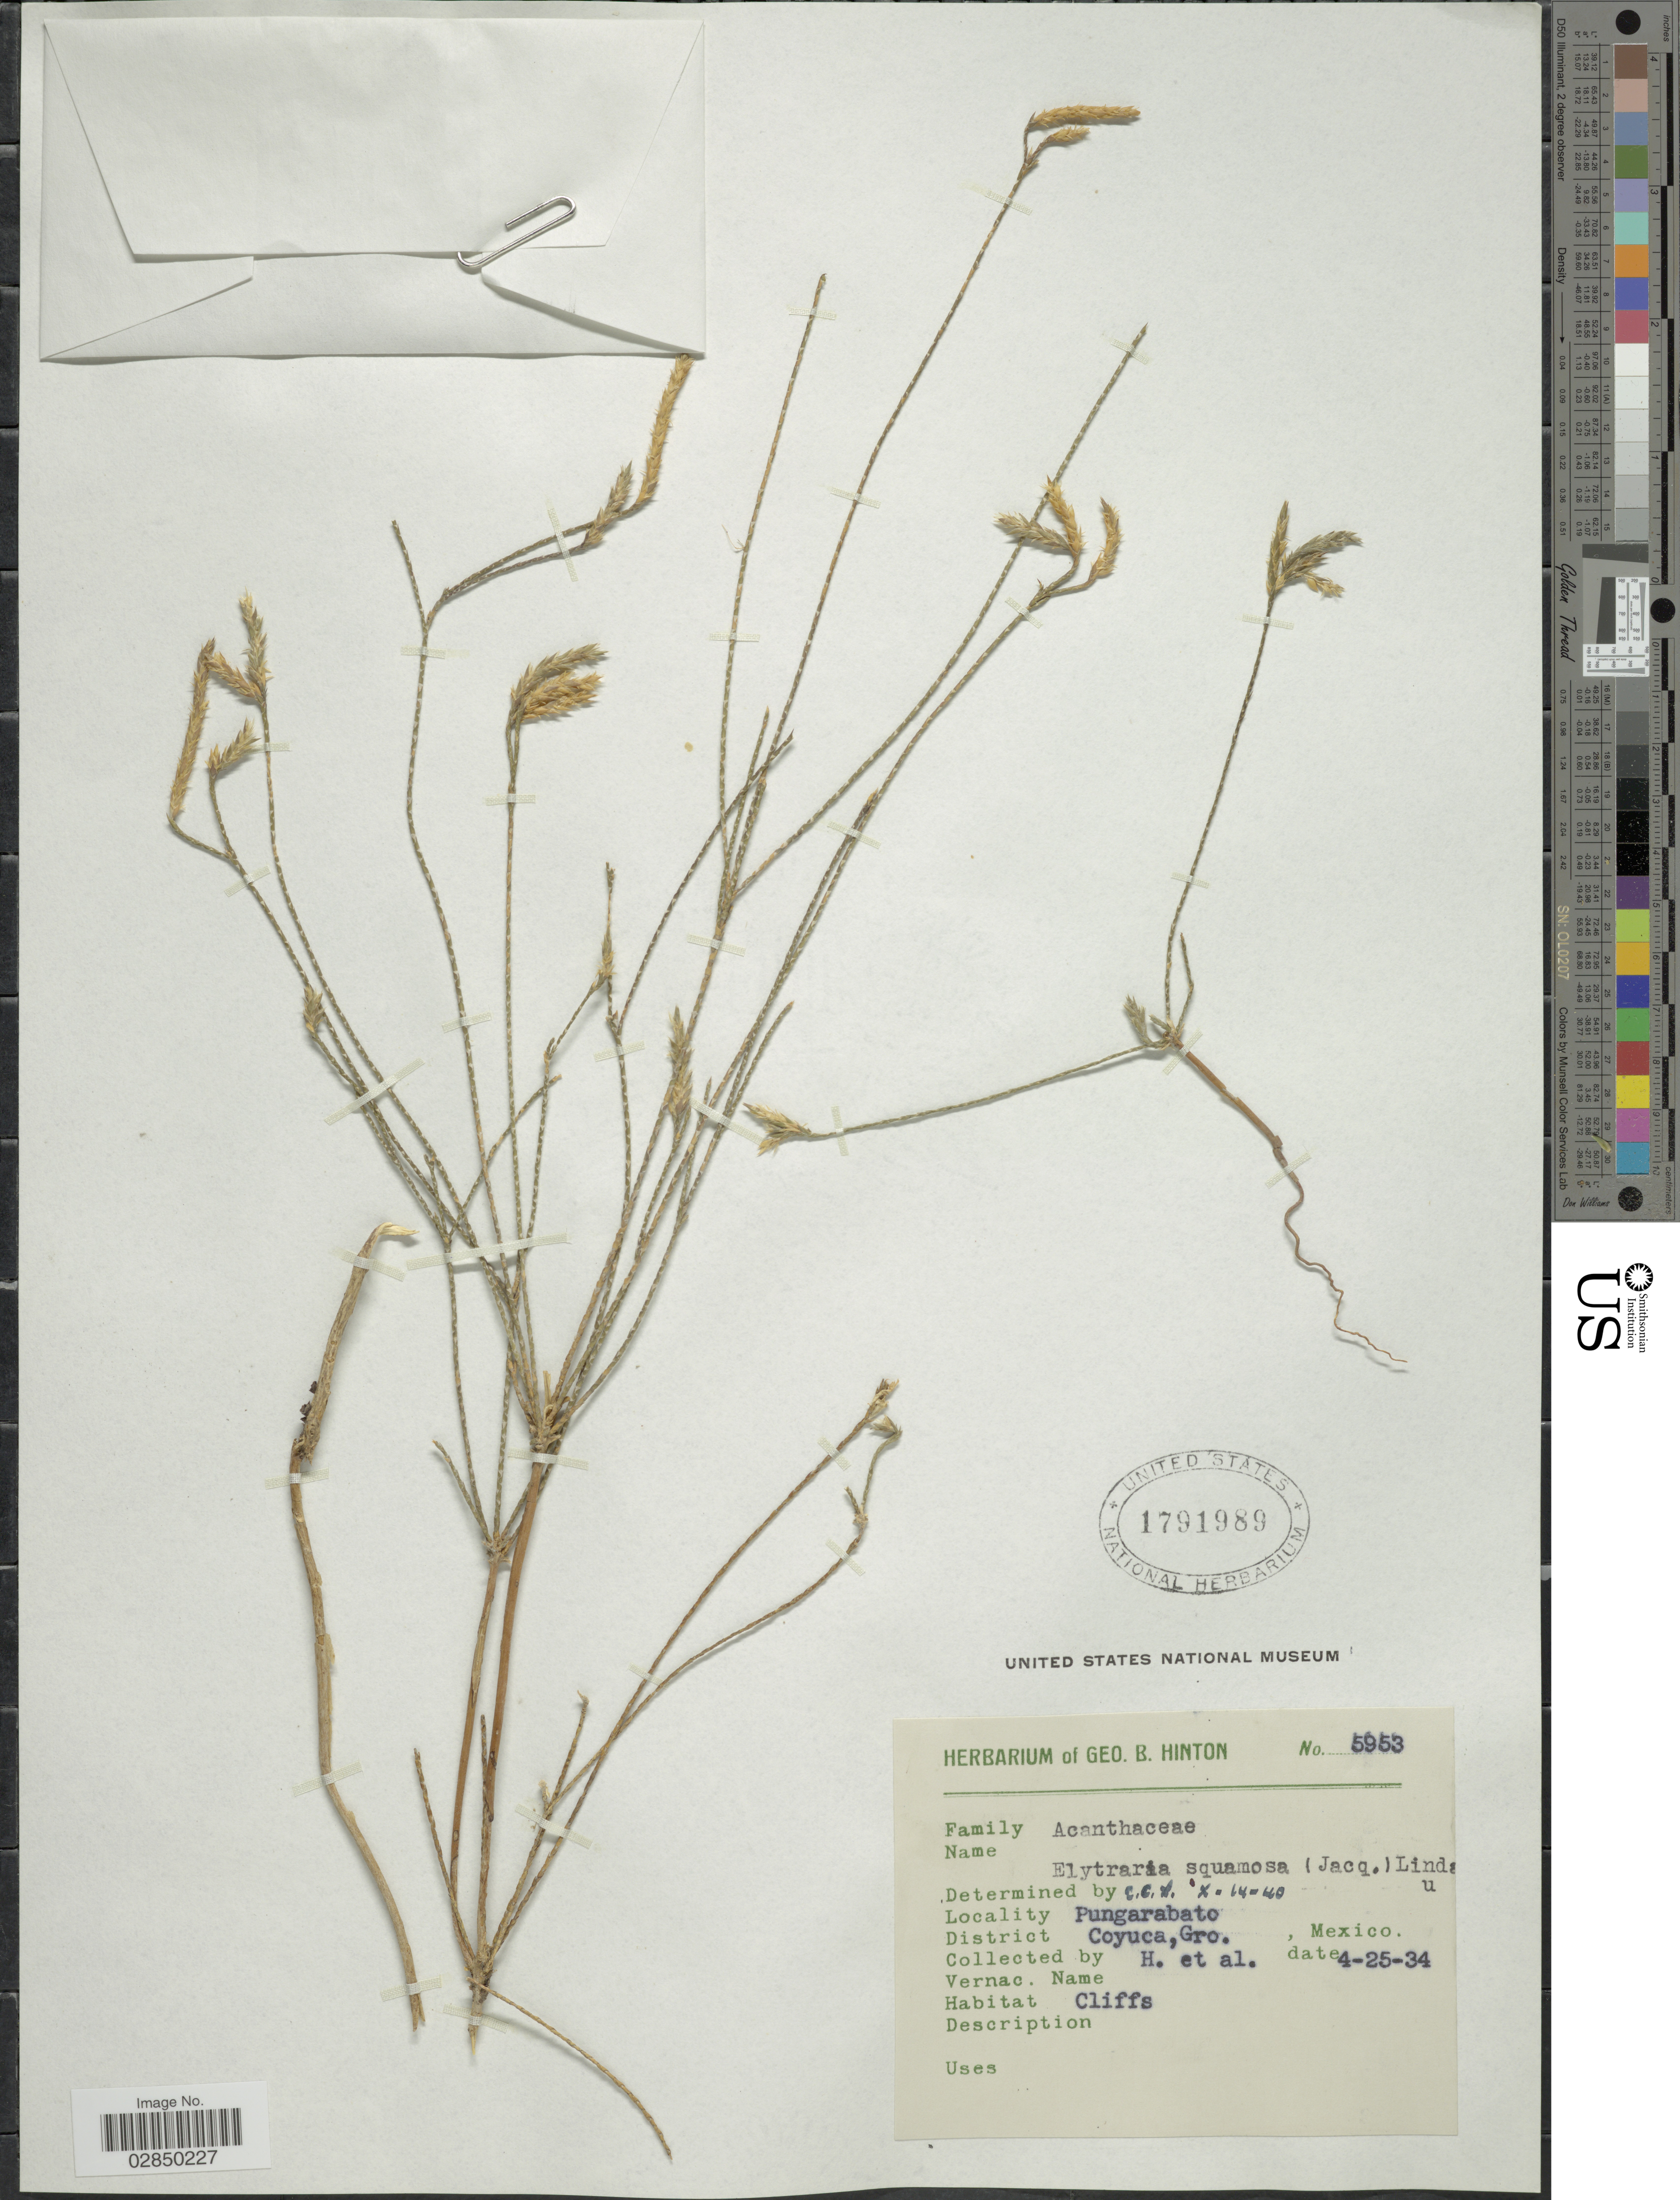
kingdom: Plantae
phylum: Tracheophyta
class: Magnoliopsida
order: Lamiales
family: Acanthaceae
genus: Elytraria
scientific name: Elytraria imbricata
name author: (Vahl) Pers.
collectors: G. B. Hinton & et al.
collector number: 5953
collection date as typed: Transcribed d/m/y: 25/4/34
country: Mexico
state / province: Guerrero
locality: Pungarabato. District Coyuca, Gro.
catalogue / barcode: US 1791989